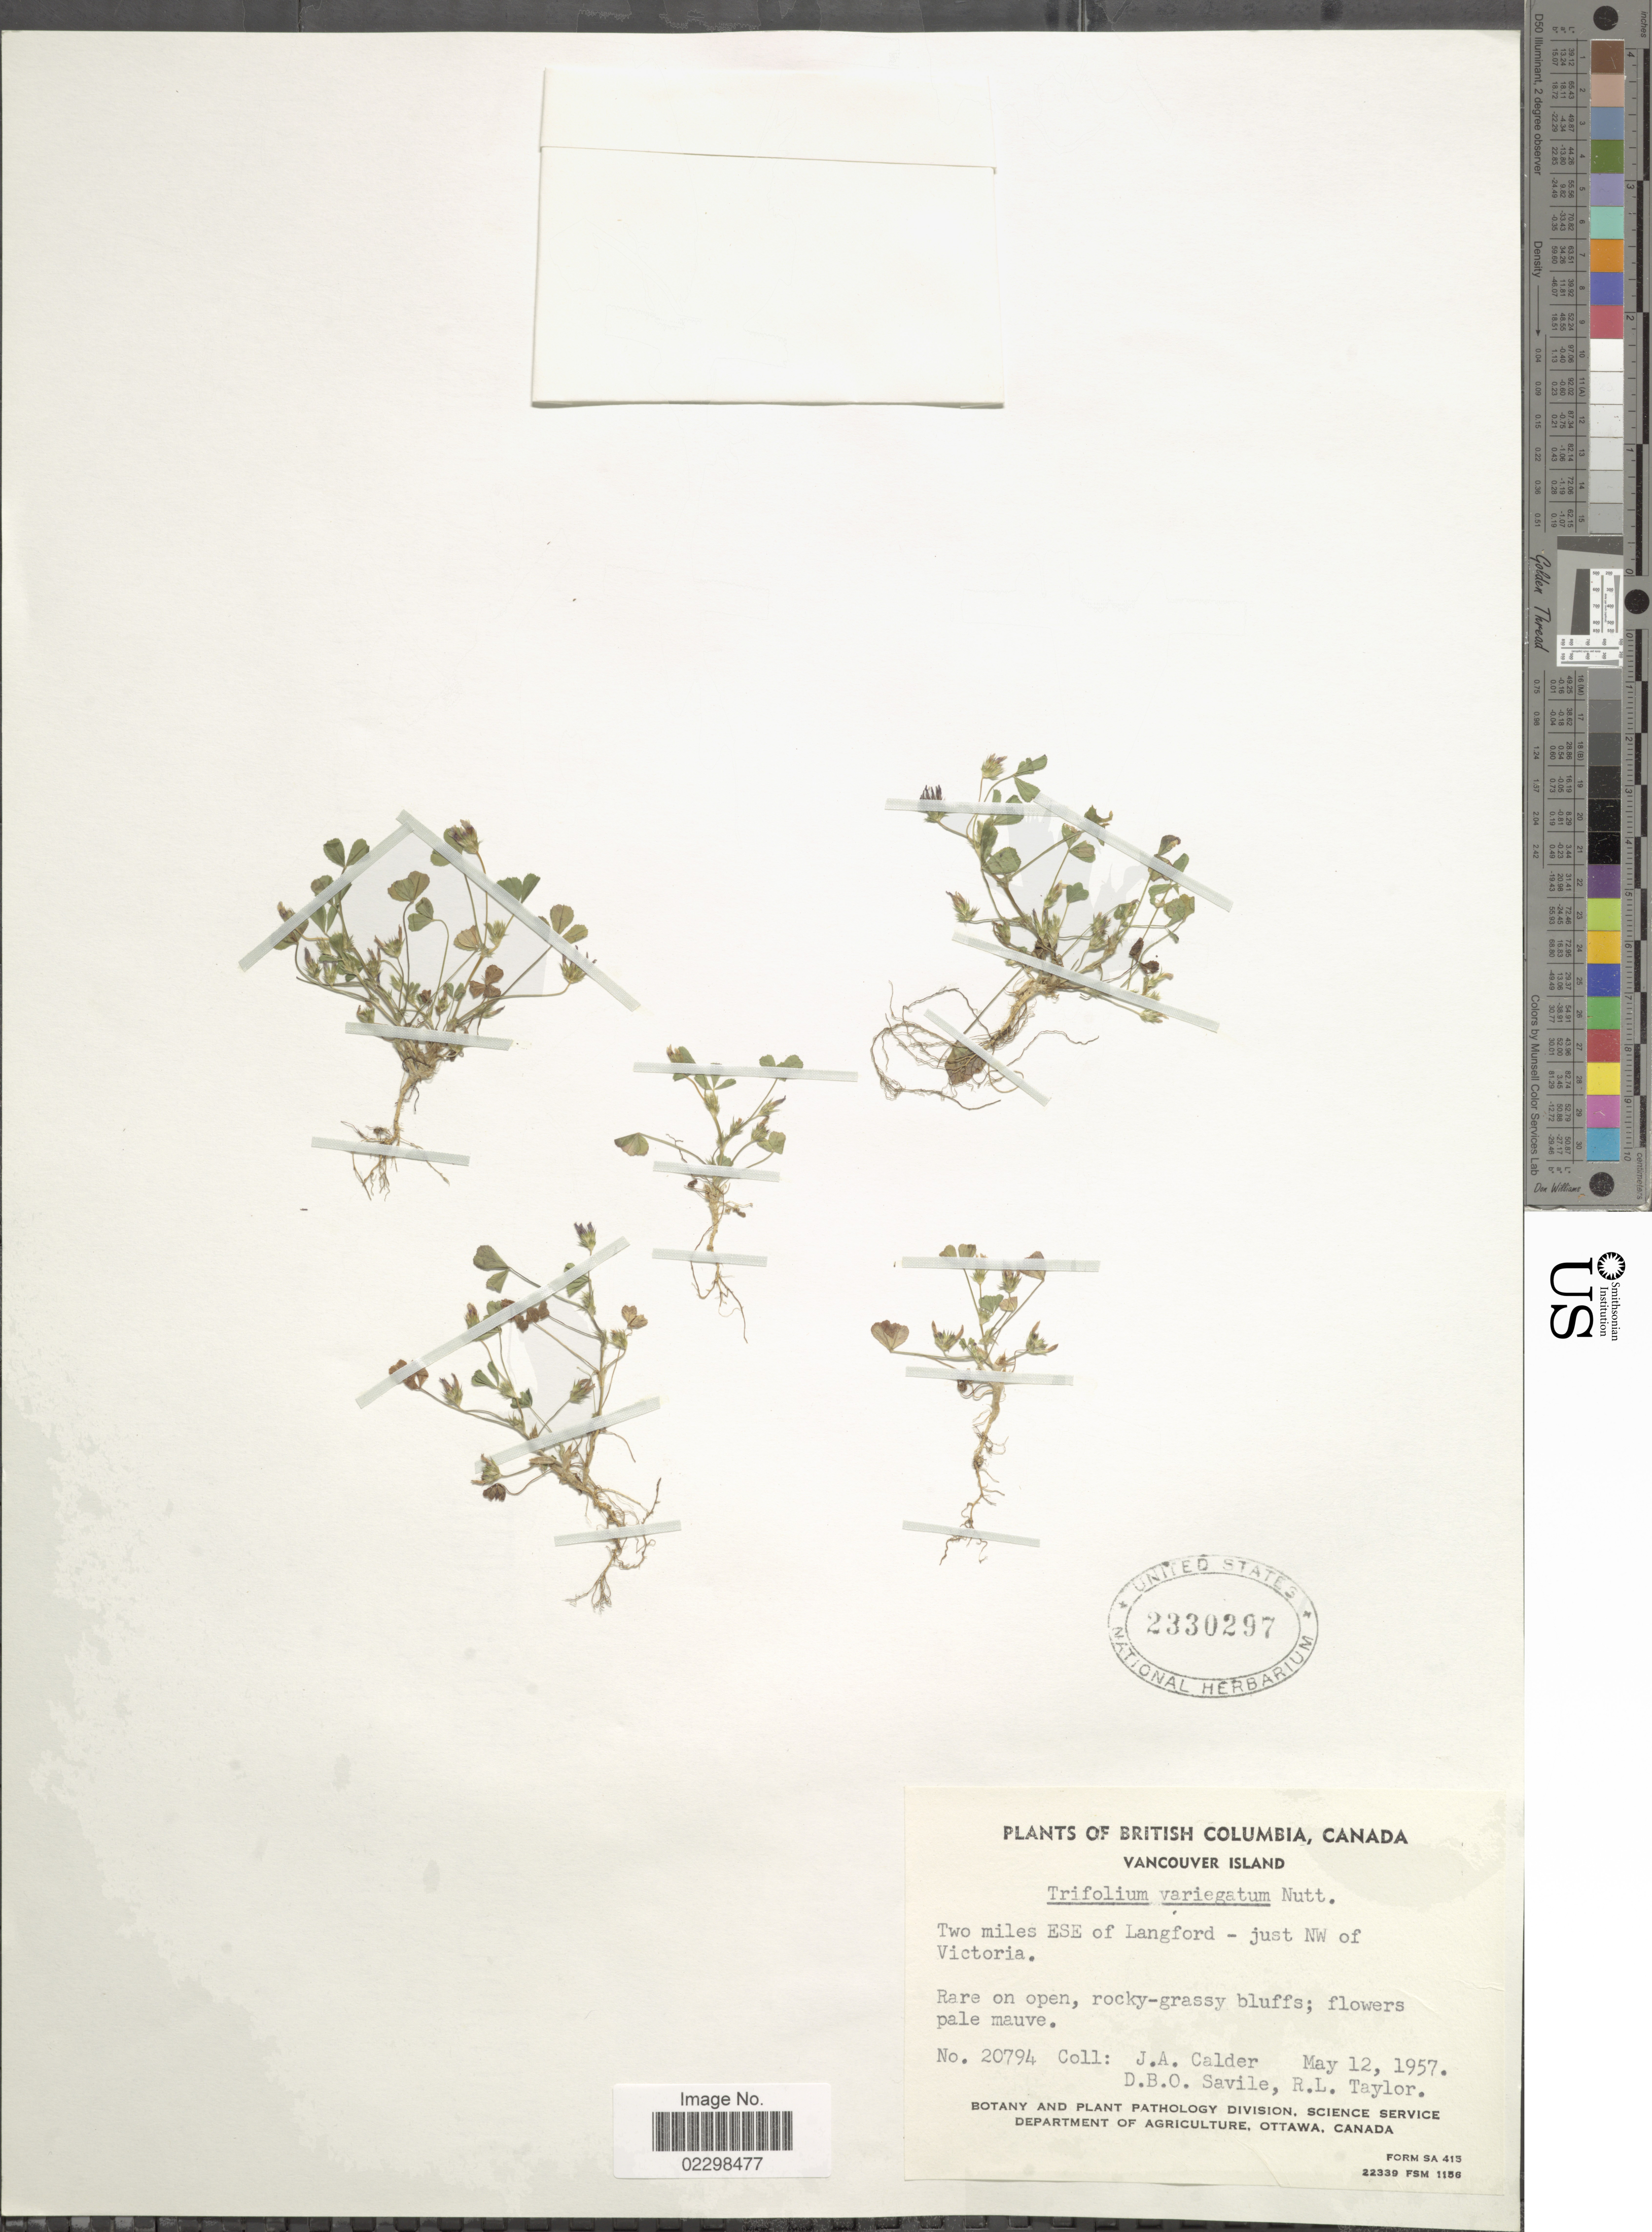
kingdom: Plantae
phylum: Tracheophyta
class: Magnoliopsida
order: Fabales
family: Fabaceae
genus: Trifolium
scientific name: Trifolium variegatum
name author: Nutt.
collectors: J. A. Calder, D. Savile & R. Taylor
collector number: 20794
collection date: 1957-05-12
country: Canada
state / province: British Columbia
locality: Vancouver Island, two miles ESE of Langford, just NW of Victoria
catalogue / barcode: US 2330297